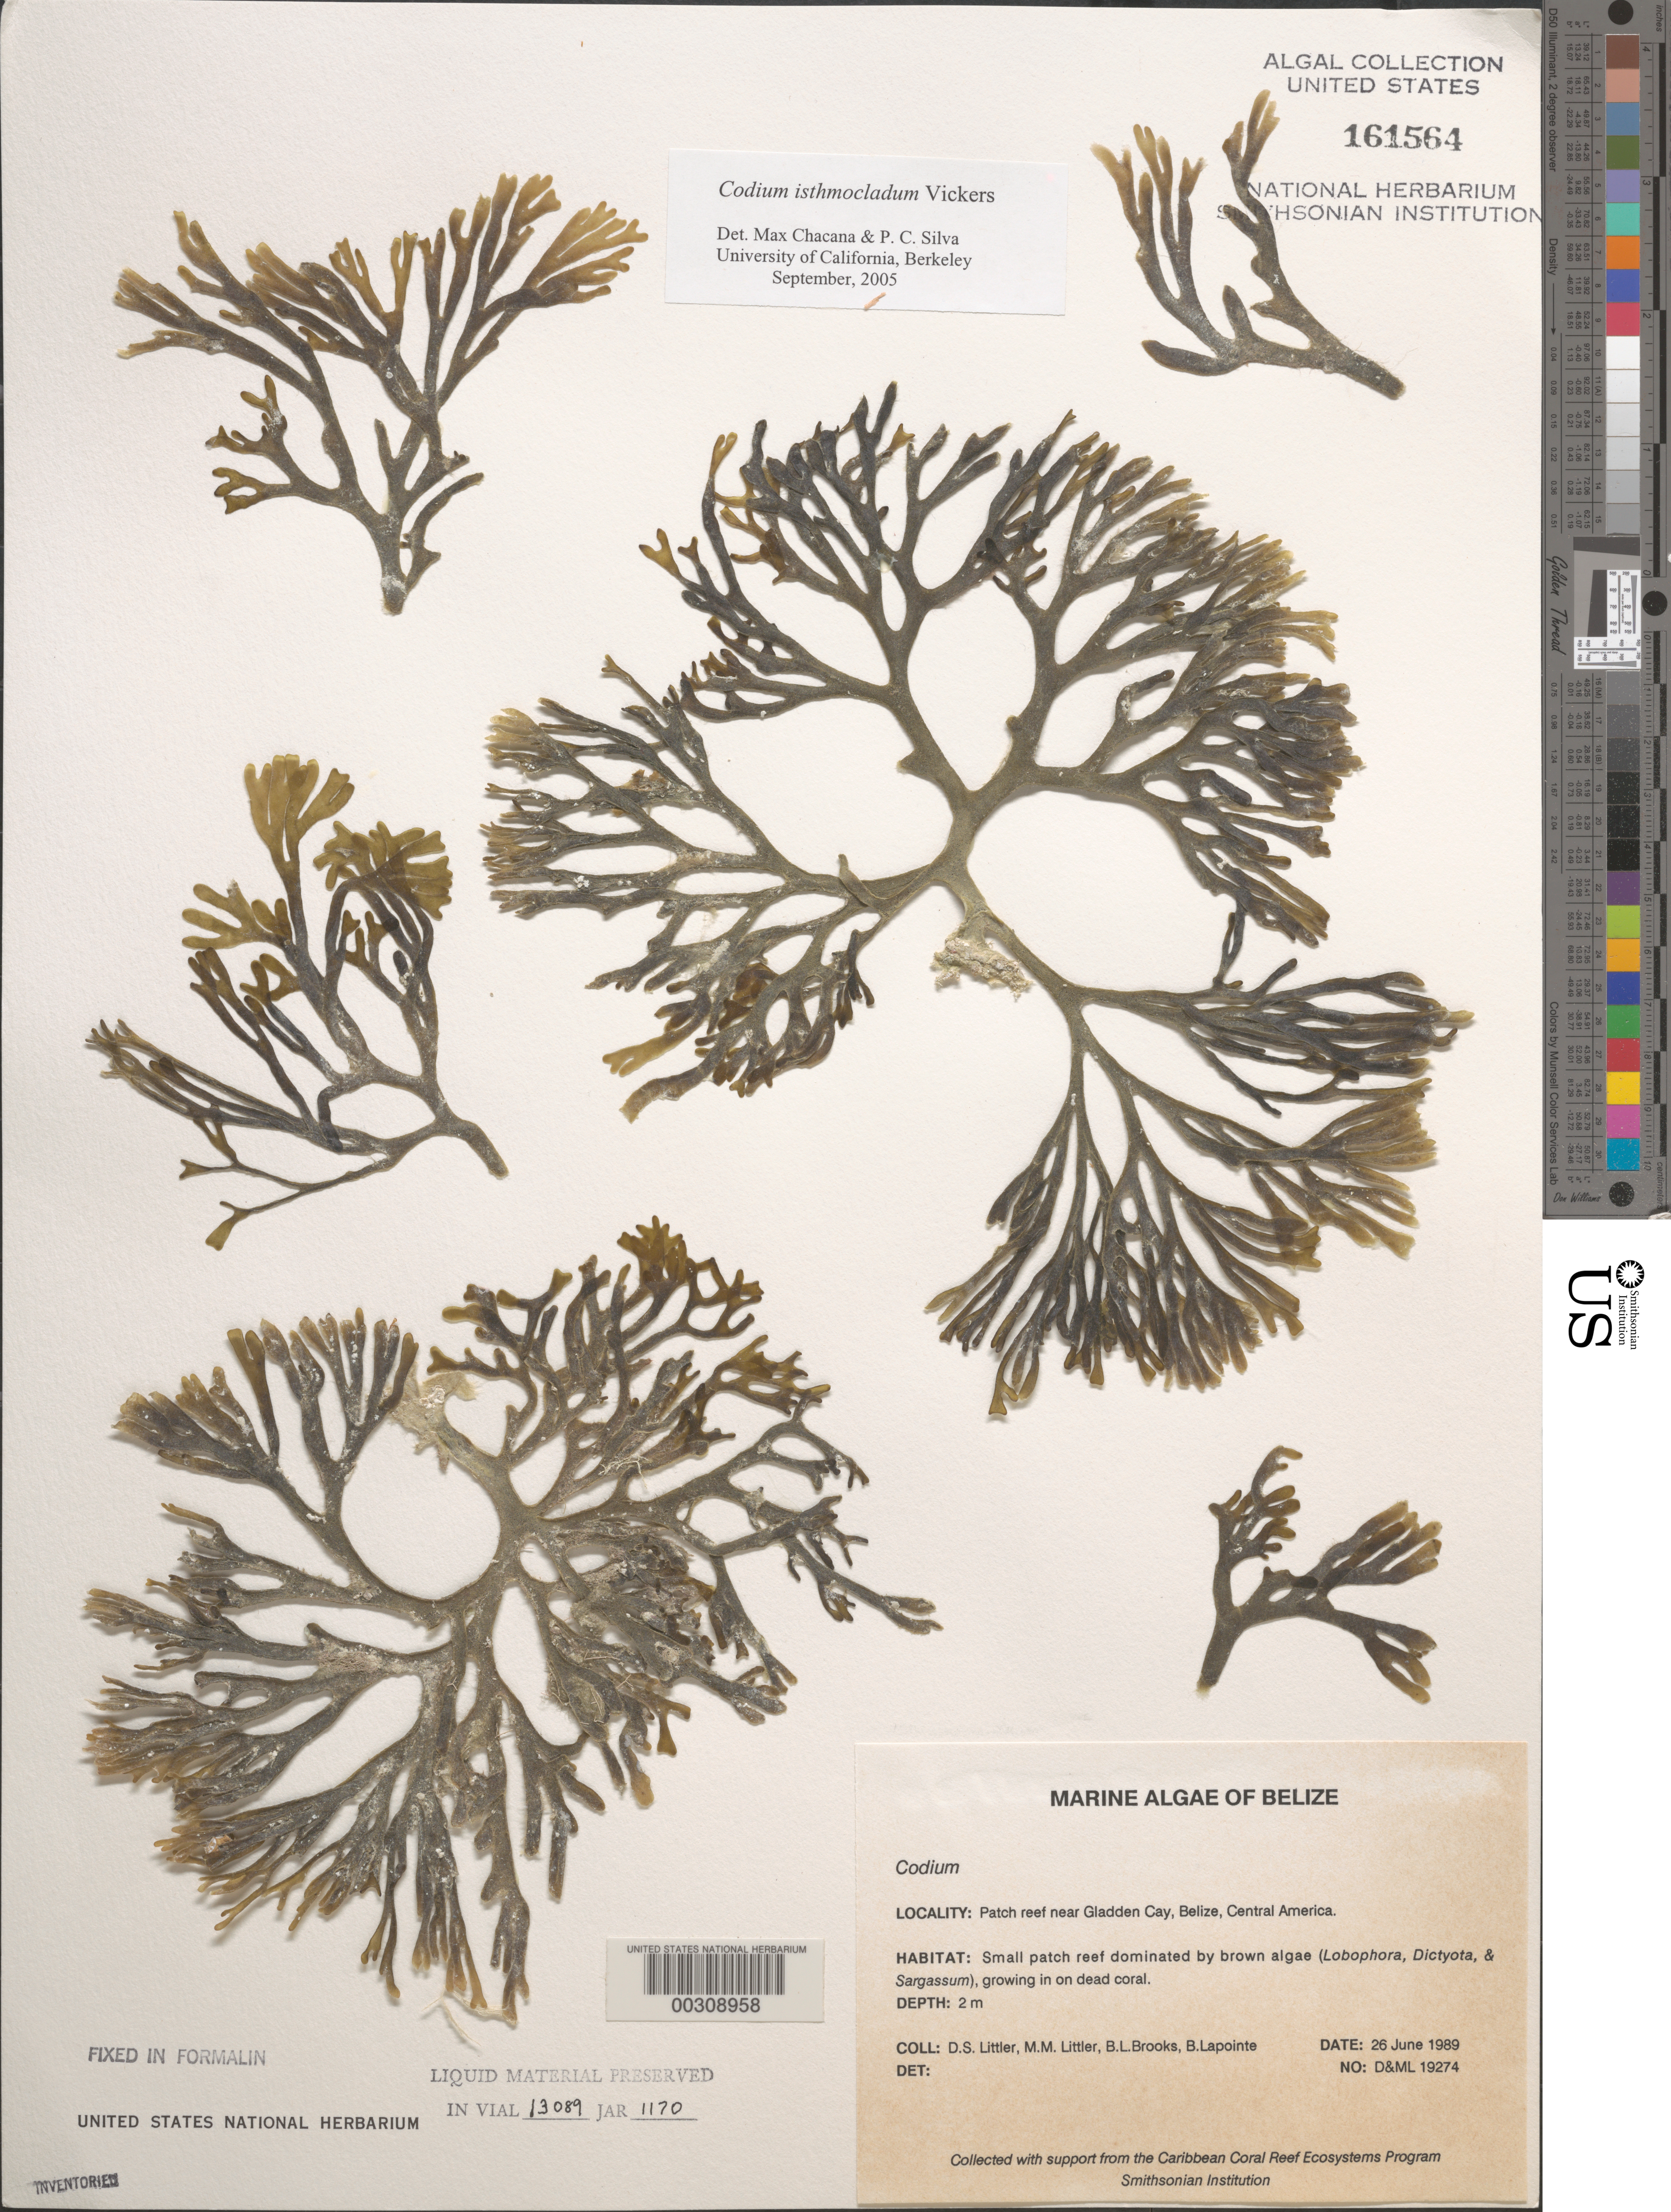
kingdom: Plantae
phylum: Chlorophyta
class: Ulvophyceae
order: Bryopsidales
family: Codiaceae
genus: Codium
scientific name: Codium isthmocladum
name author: Vickers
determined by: Chacana, M. E.; Silva, P. C.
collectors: D. S. Littler, M. M. Littler, B. Brooks & B. Lapointe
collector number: D&ML 19274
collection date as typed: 26 Jun 1989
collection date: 1989-06-26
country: Belize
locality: Patch reef near Gladden Cay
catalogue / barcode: US 161564